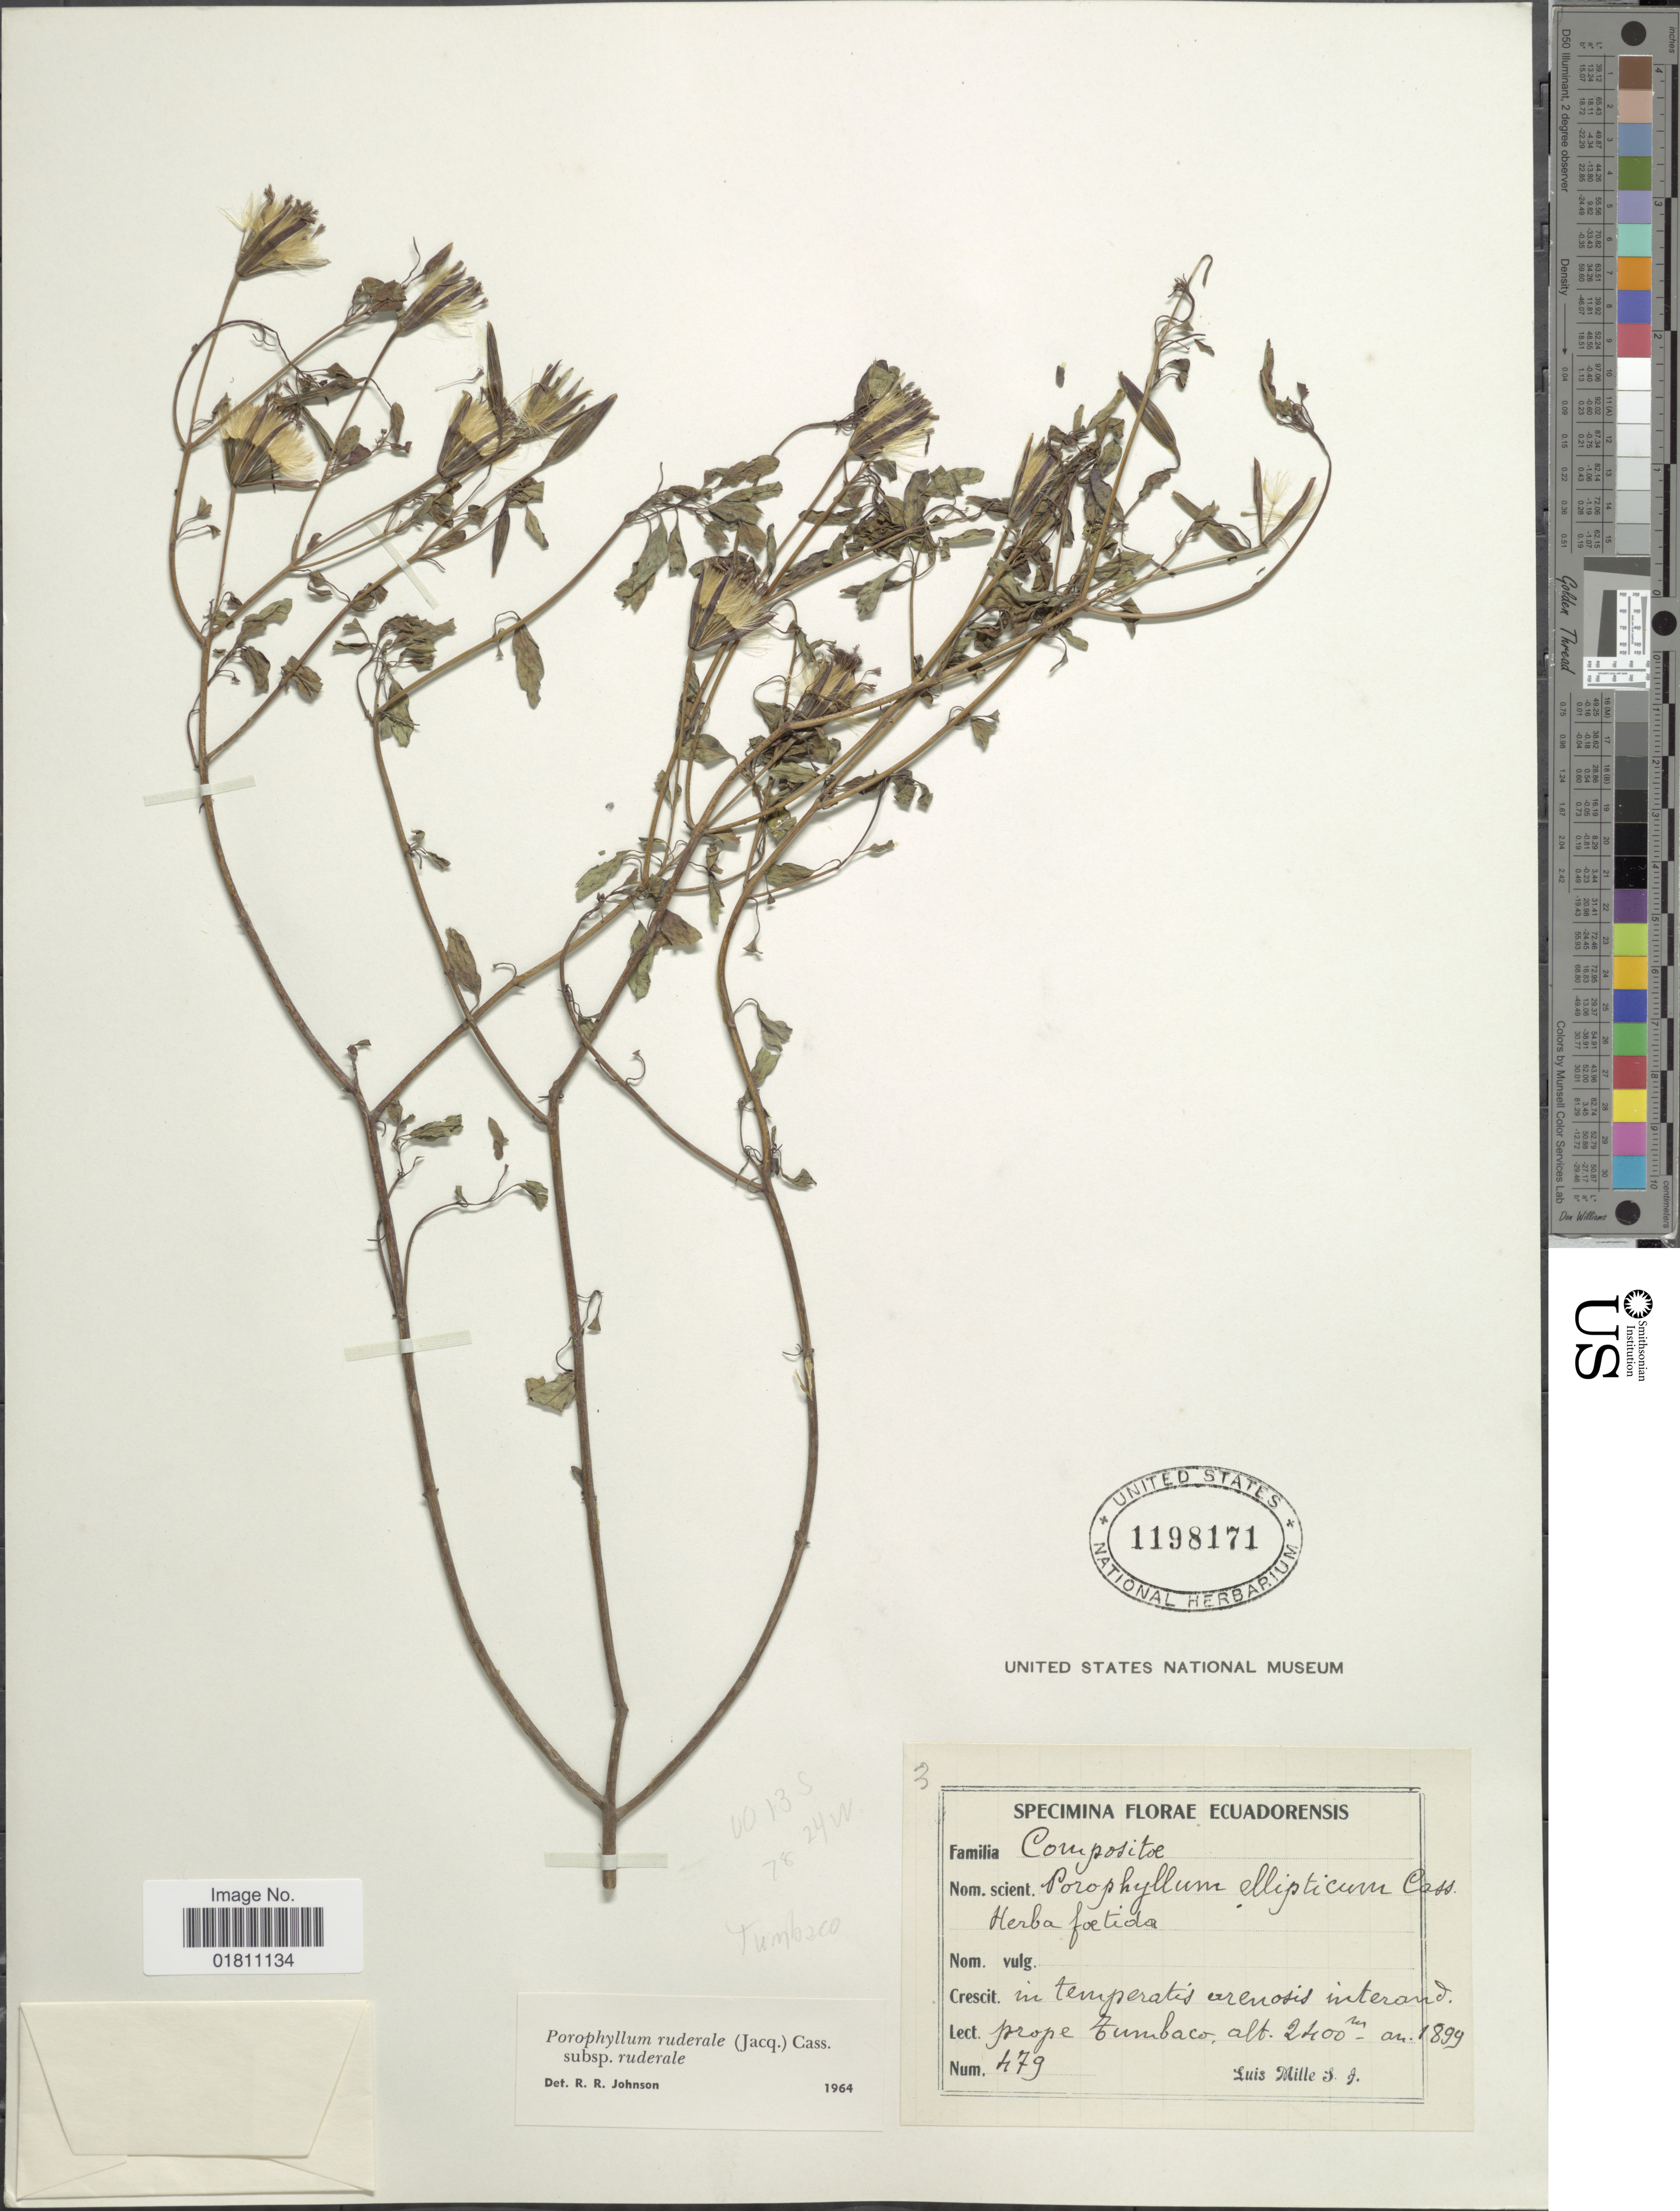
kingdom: Plantae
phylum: Tracheophyta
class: Magnoliopsida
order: Asterales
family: Asteraceae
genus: Porophyllum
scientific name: Porophyllum ruderale subsp. ruderale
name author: (Jacq.) Cass.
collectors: L. Mille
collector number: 479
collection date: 1899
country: Ecuador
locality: In temperatis arenosis inter and prope Tumbaco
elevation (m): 2400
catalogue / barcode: US 1198171